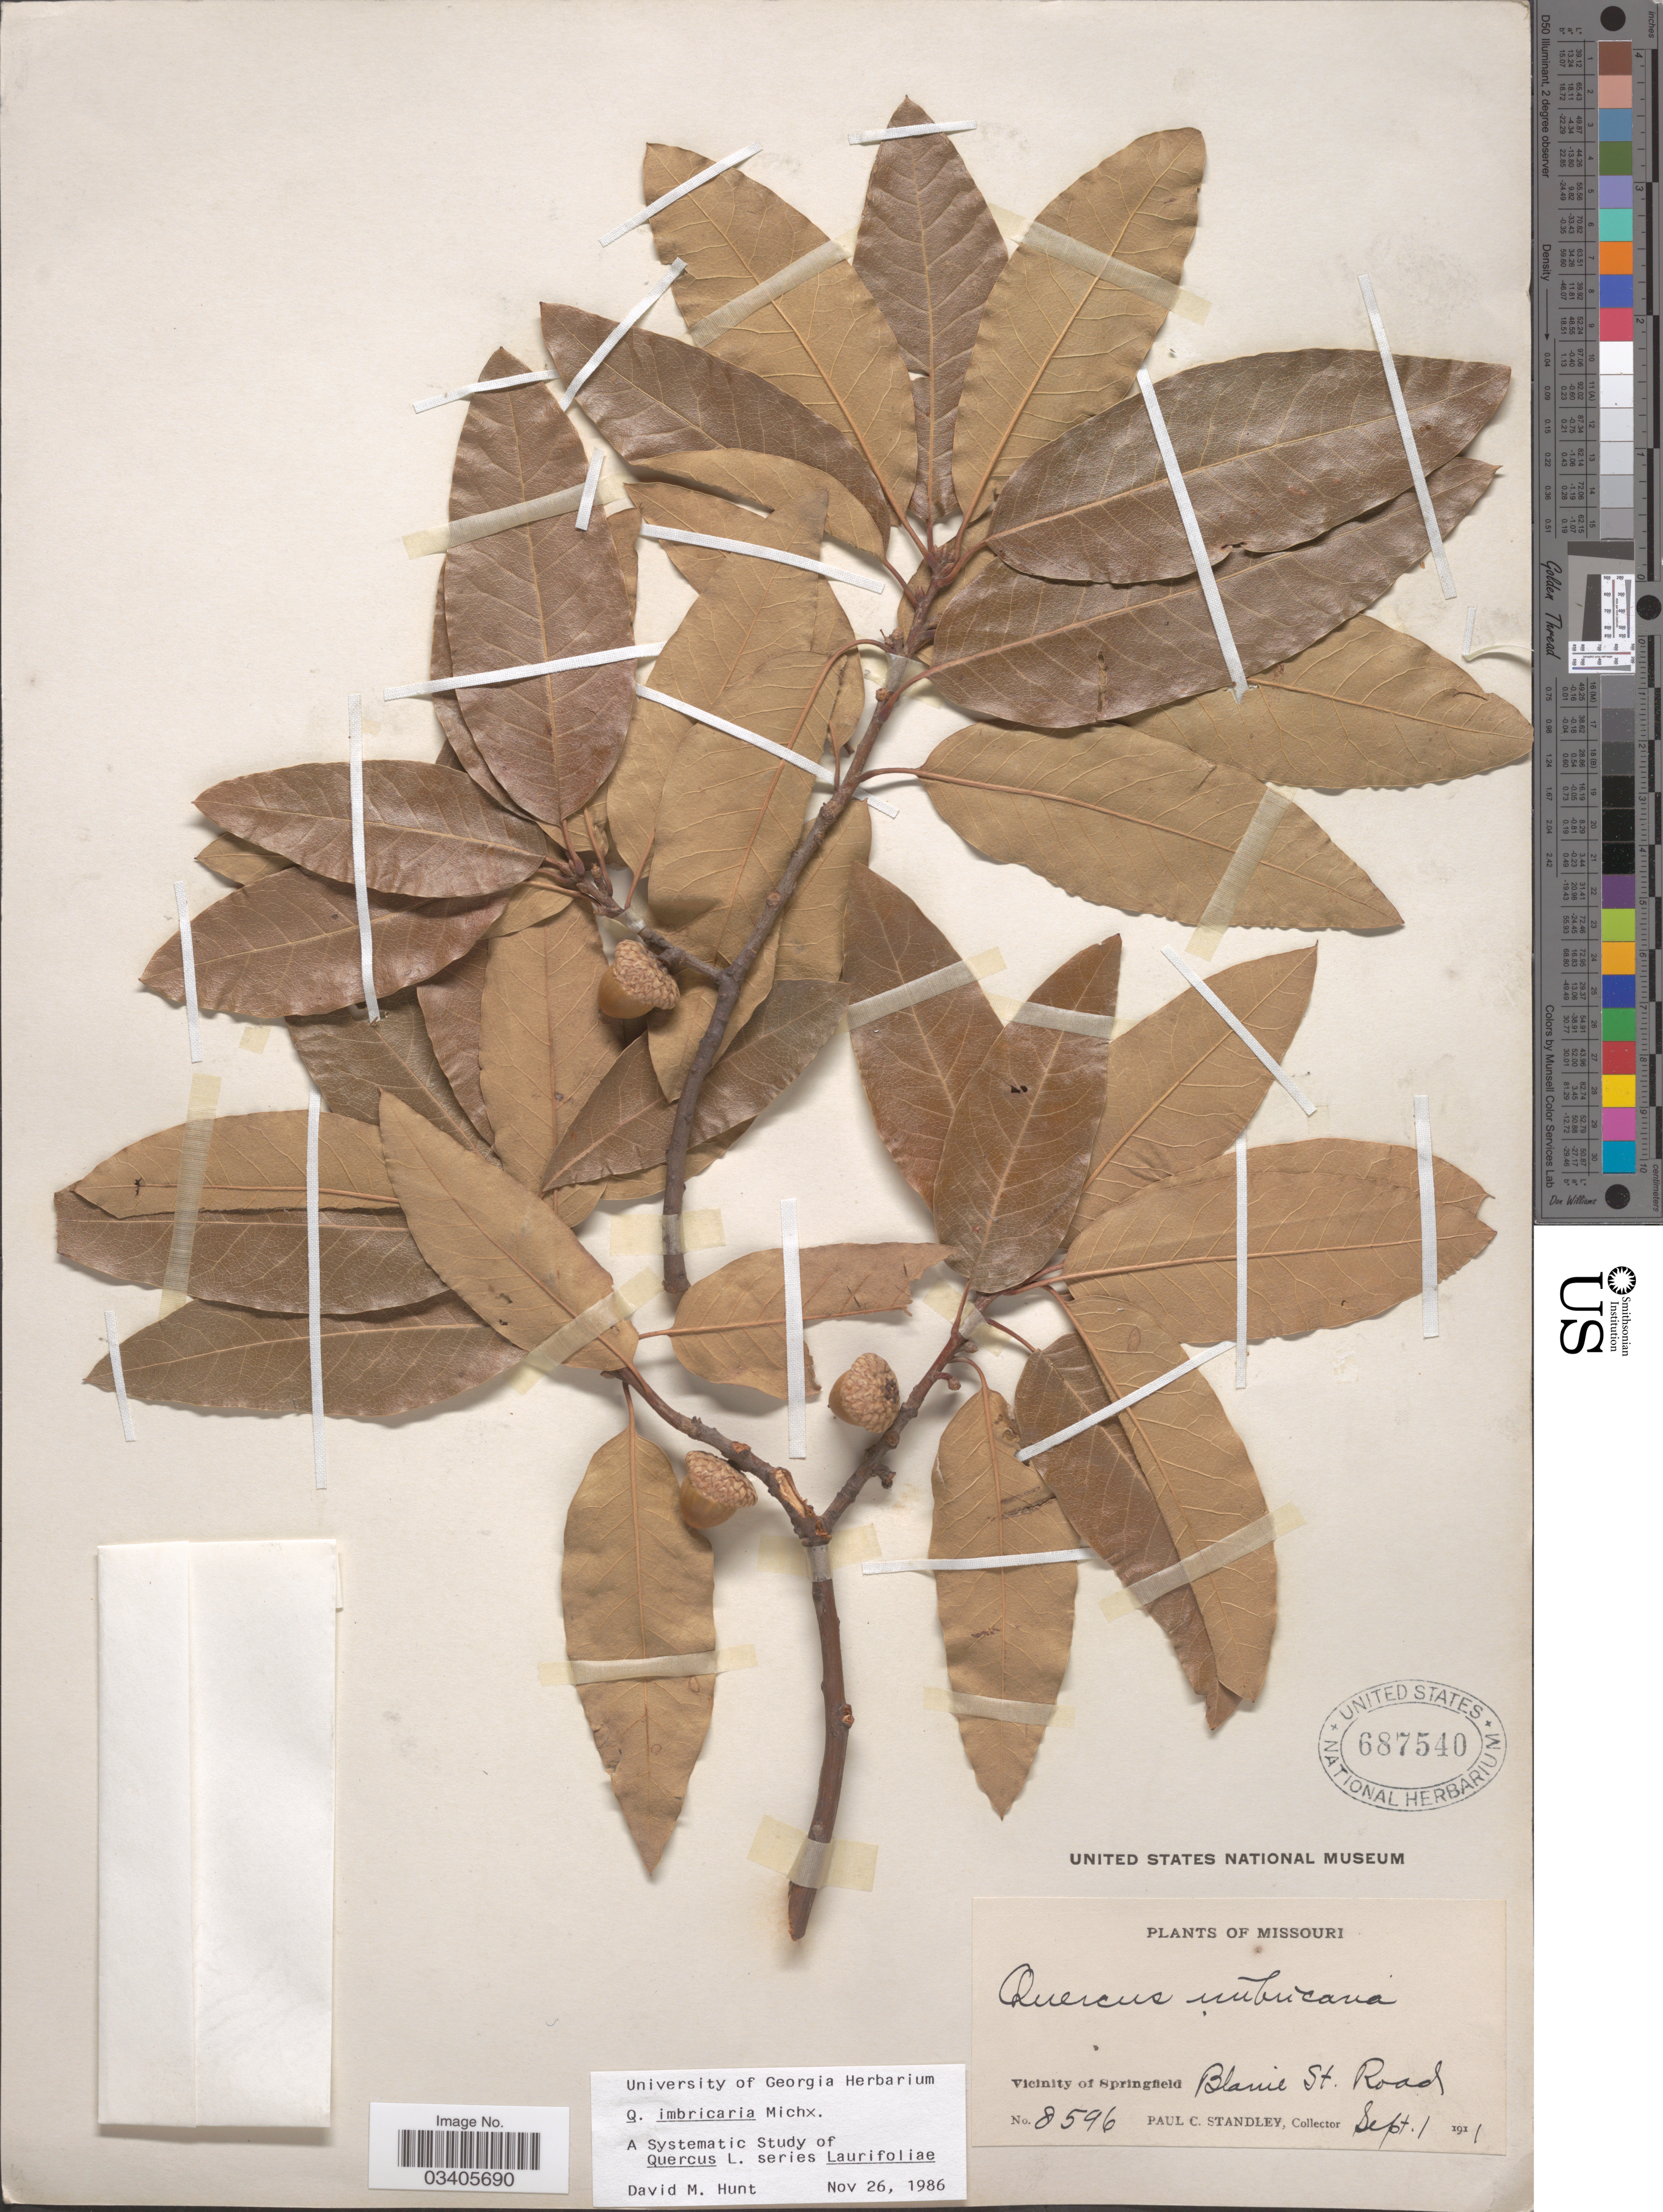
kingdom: Plantae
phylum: Tracheophyta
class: Magnoliopsida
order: Fagales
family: Fagaceae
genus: Quercus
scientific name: Quercus imbricaria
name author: Michx.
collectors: P. C. Standley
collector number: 8596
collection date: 1911-09-01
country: United States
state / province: Missouri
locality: Vicinity of Springfield. Blanie St. Road.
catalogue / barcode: US 687540